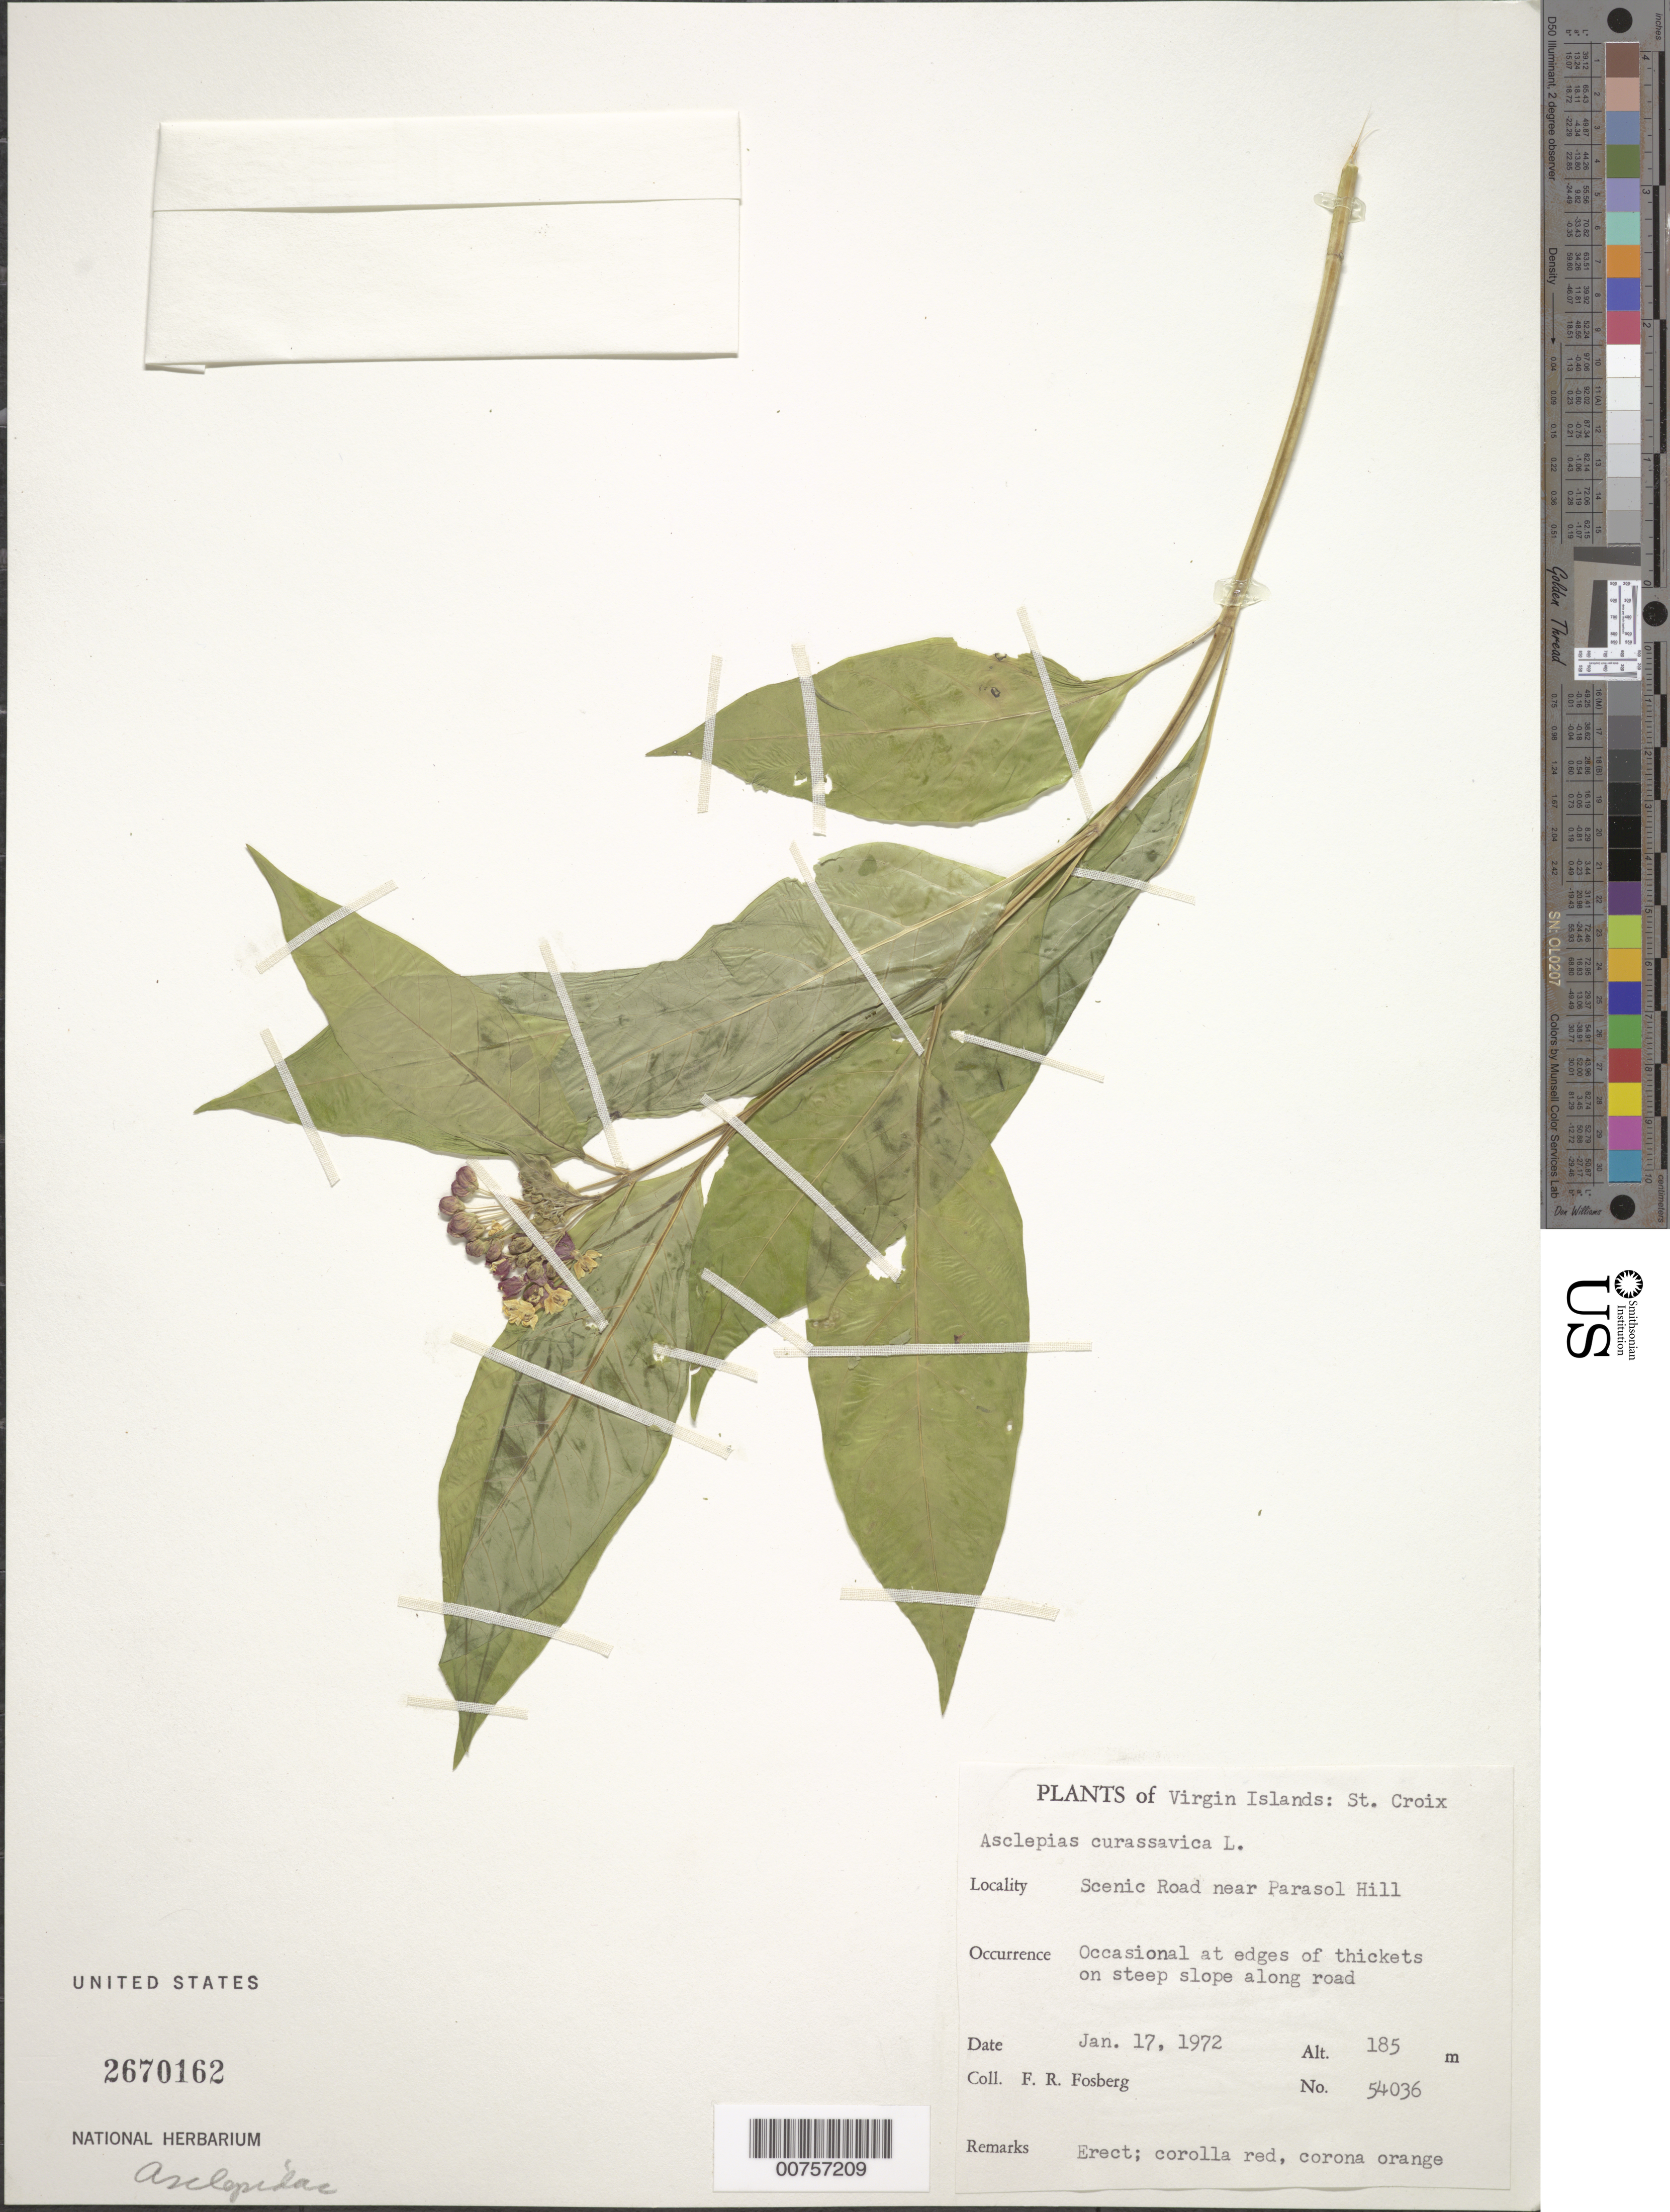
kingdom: Plantae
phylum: Tracheophyta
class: Magnoliopsida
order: Gentianales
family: Apocynaceae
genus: Asclepias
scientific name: Asclepias curassavica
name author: L.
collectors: F. R. Fosberg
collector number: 54036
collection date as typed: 17 Jan 1972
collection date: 1972-01-17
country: U.S. Virgin Islands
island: St. Croix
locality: Scenic Road near Parasol Hill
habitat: Occasional at edges of thickets on steep slope along road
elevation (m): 185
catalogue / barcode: US 2670162